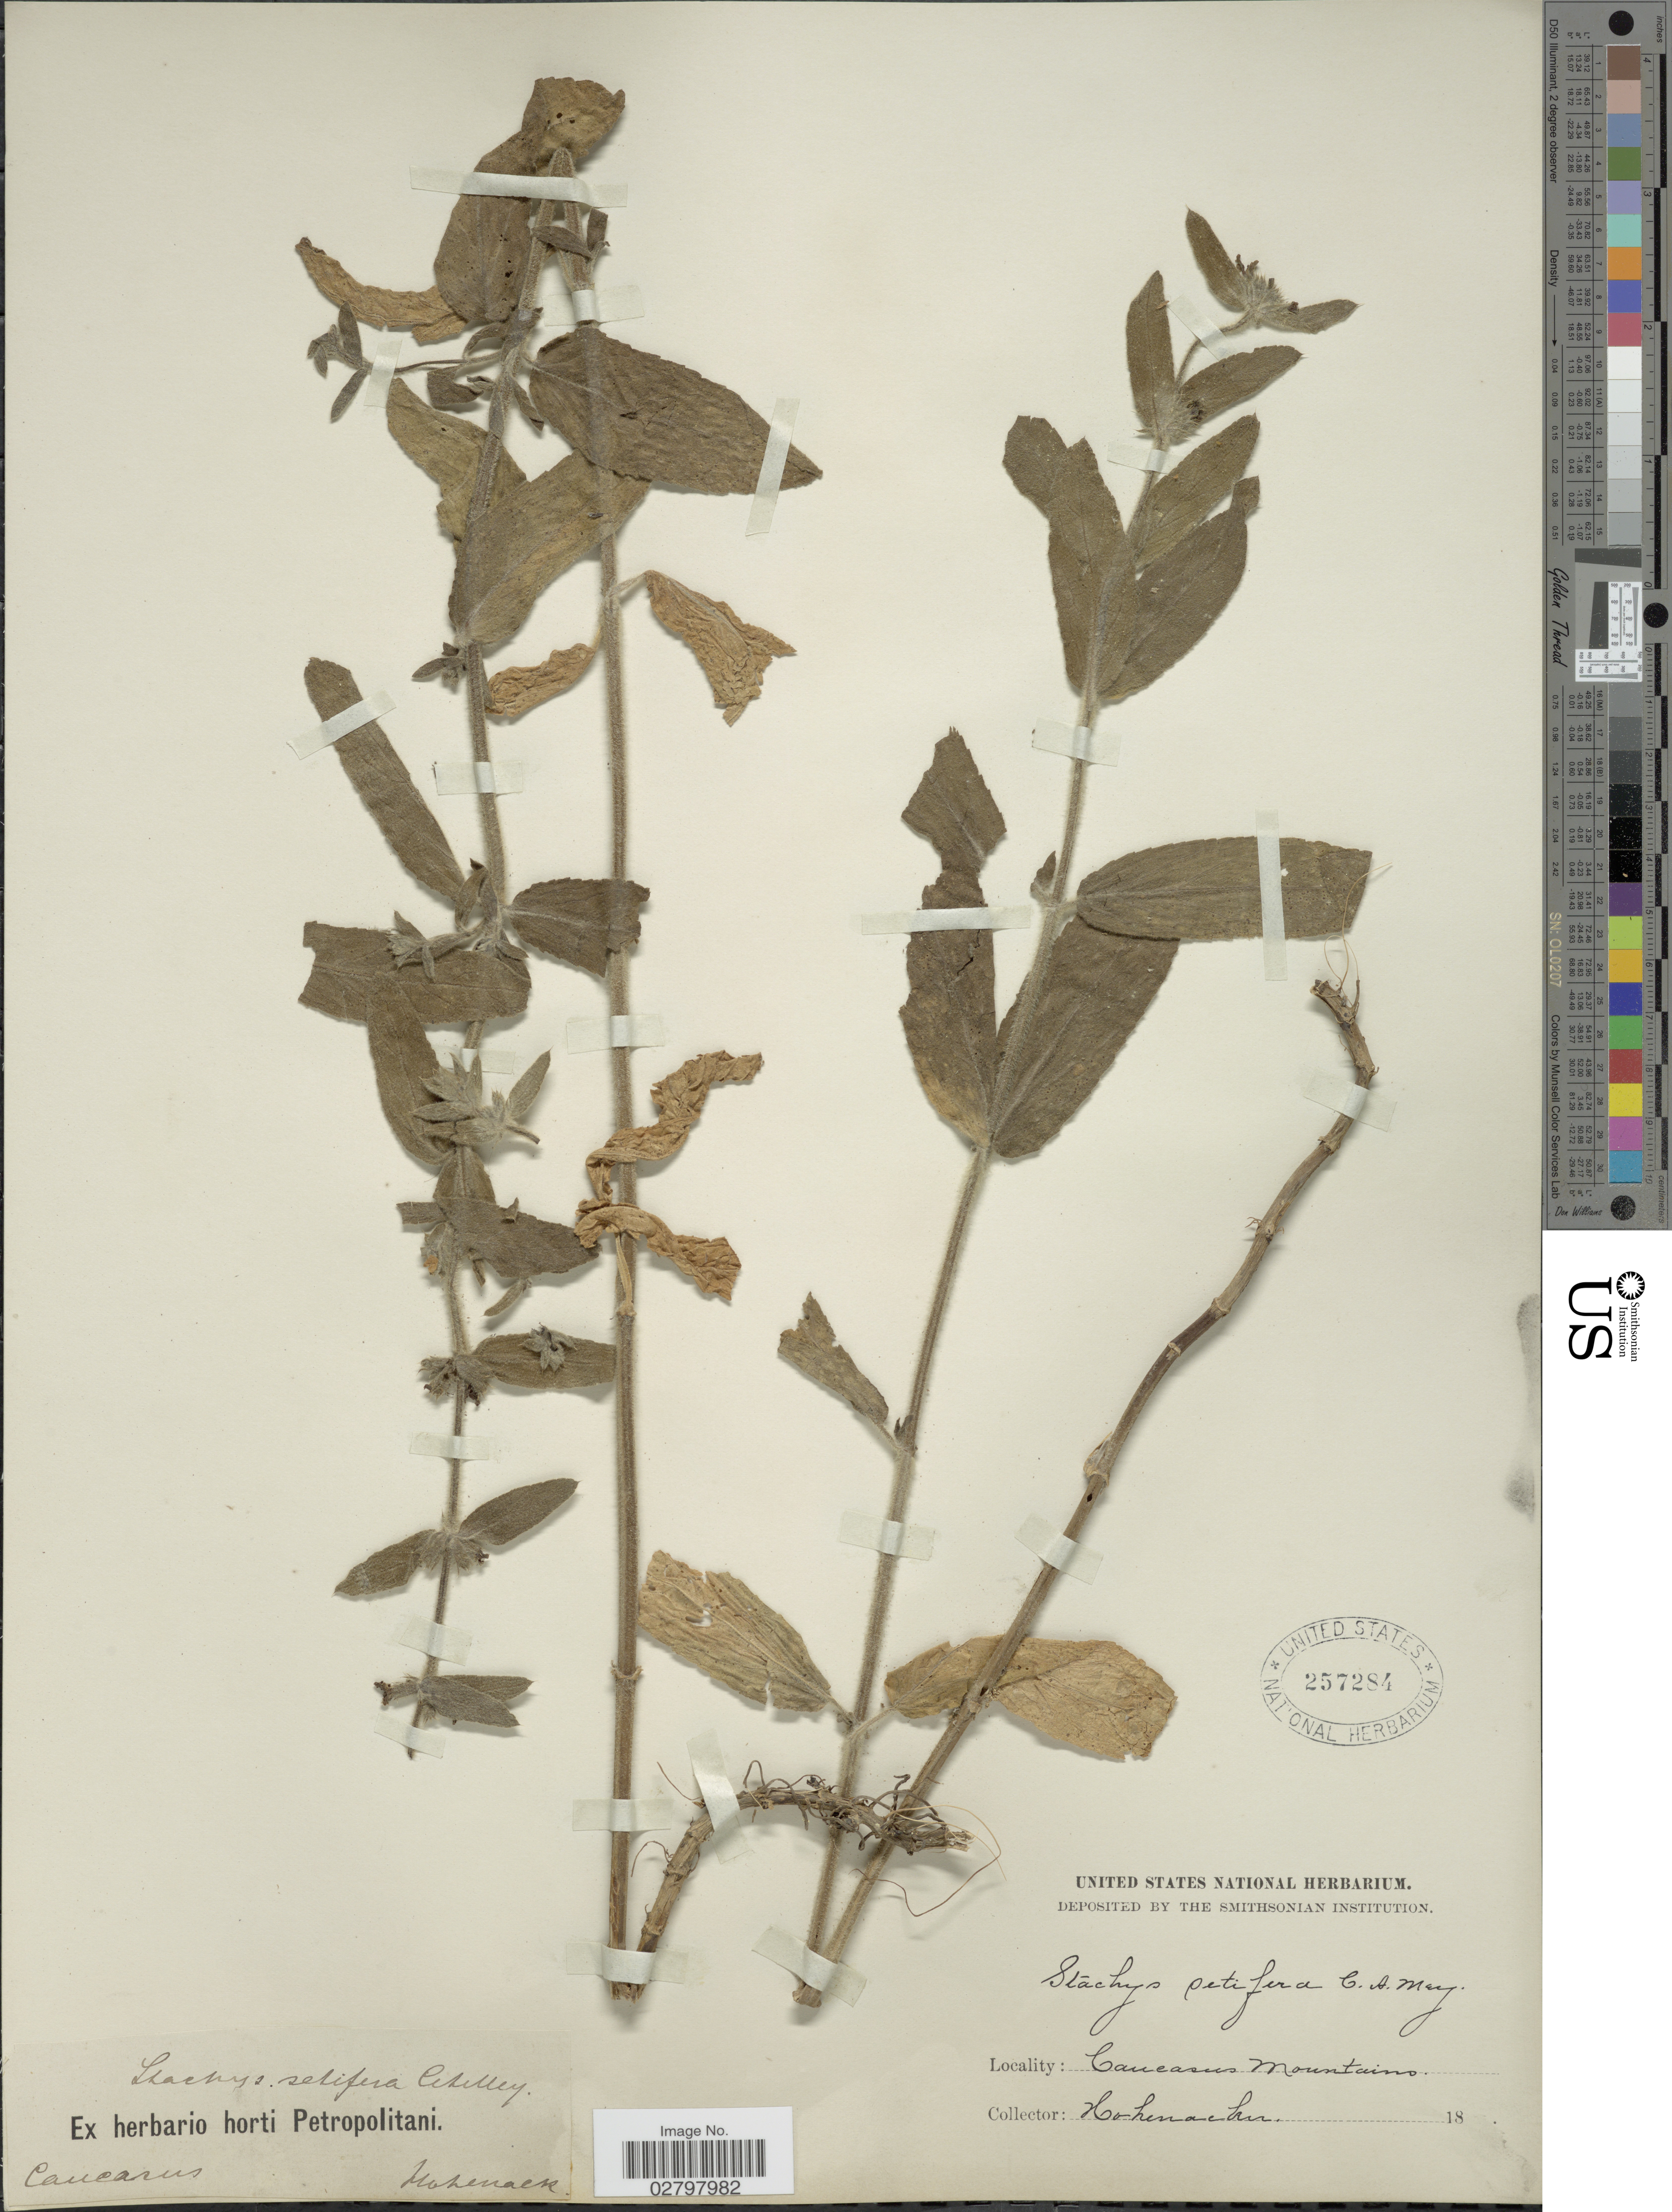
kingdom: Plantae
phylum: Tracheophyta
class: Magnoliopsida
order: Lamiales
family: Lamiaceae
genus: Stachys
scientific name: Stachys setifera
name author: C.A. Mey.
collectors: Hohenacker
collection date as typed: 18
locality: Caucasus Mountains, Caucasus.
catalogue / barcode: US 257284